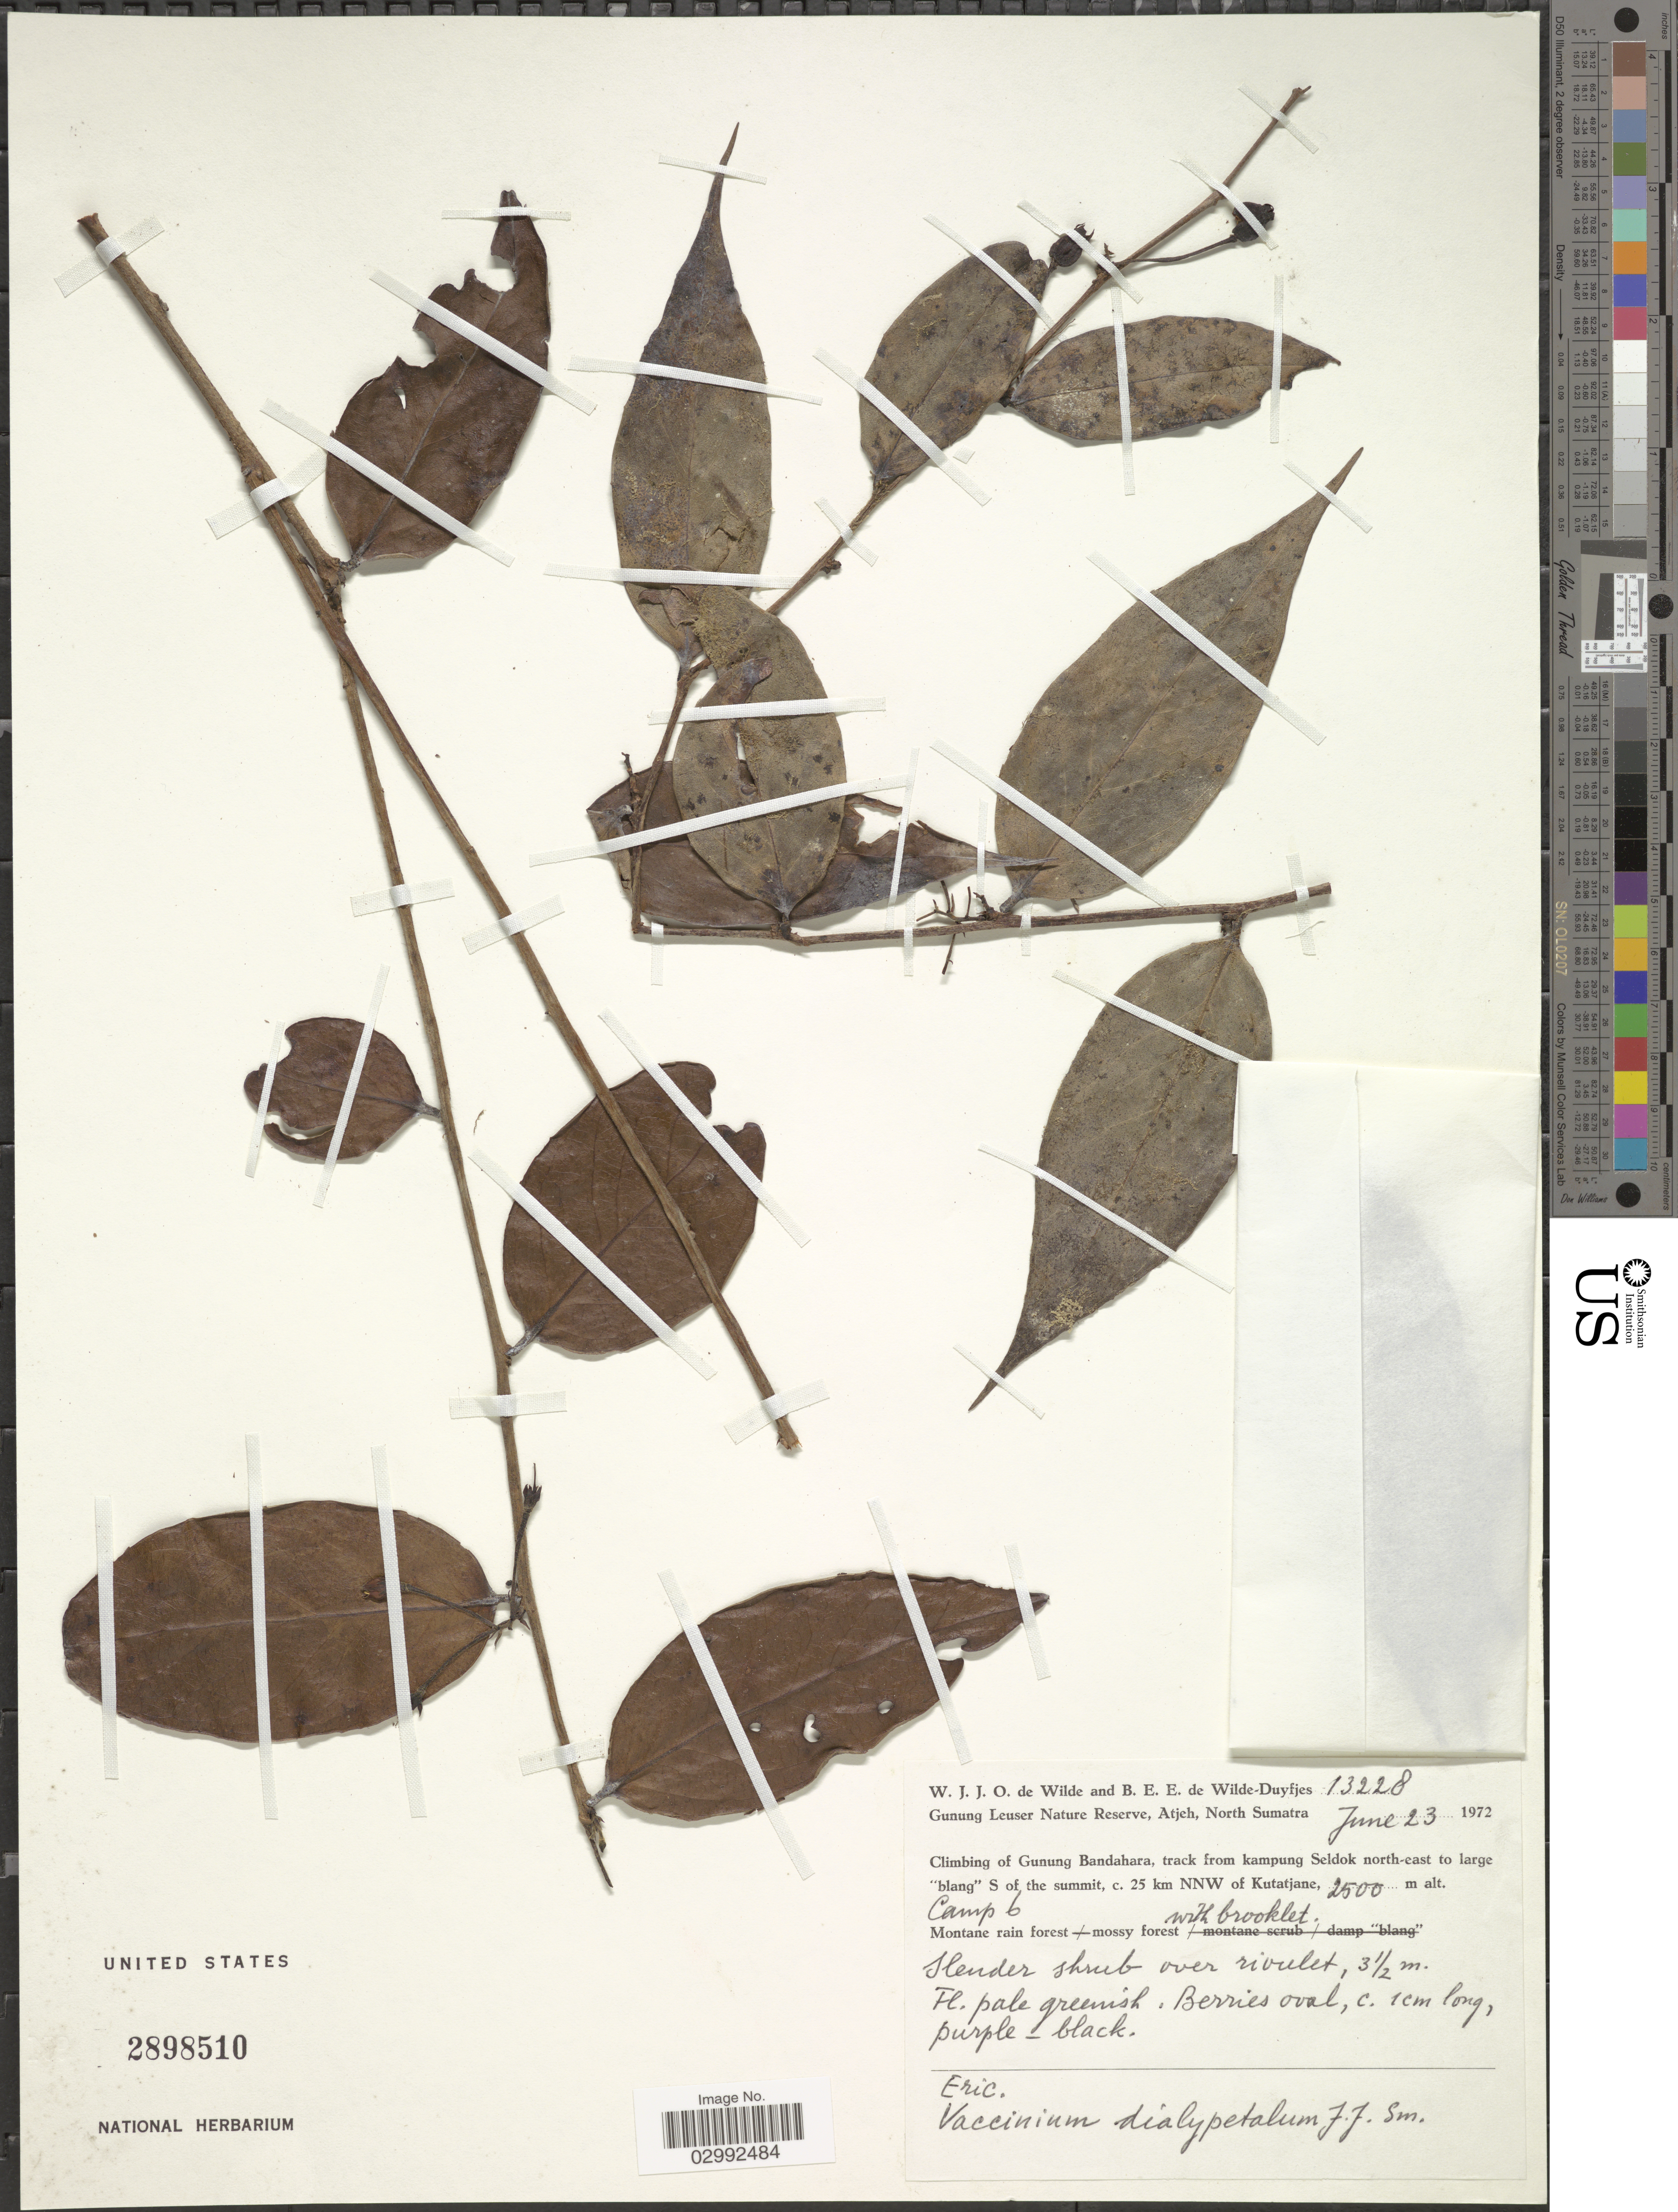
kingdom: Plantae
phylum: Tracheophyta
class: Magnoliopsida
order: Ericales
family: Ericaceae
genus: Vaccinium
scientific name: Vaccinium dialypetalum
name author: J.J. Sm.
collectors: W. J. de Wilde & B. E. de Wilde-Duyfjes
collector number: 13228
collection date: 1972-06-23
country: Indonesia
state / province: Sumatra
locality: Gunung Leuser Nature Reserve, Atjeh, North Sumatra, Climbing of Gunung Bandahara, track from kampung Seldoj north-east to large "blang" S of the summit, c. 25 km NNW of Kutatjane, Camp 6.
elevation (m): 2500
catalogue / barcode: US 2898510